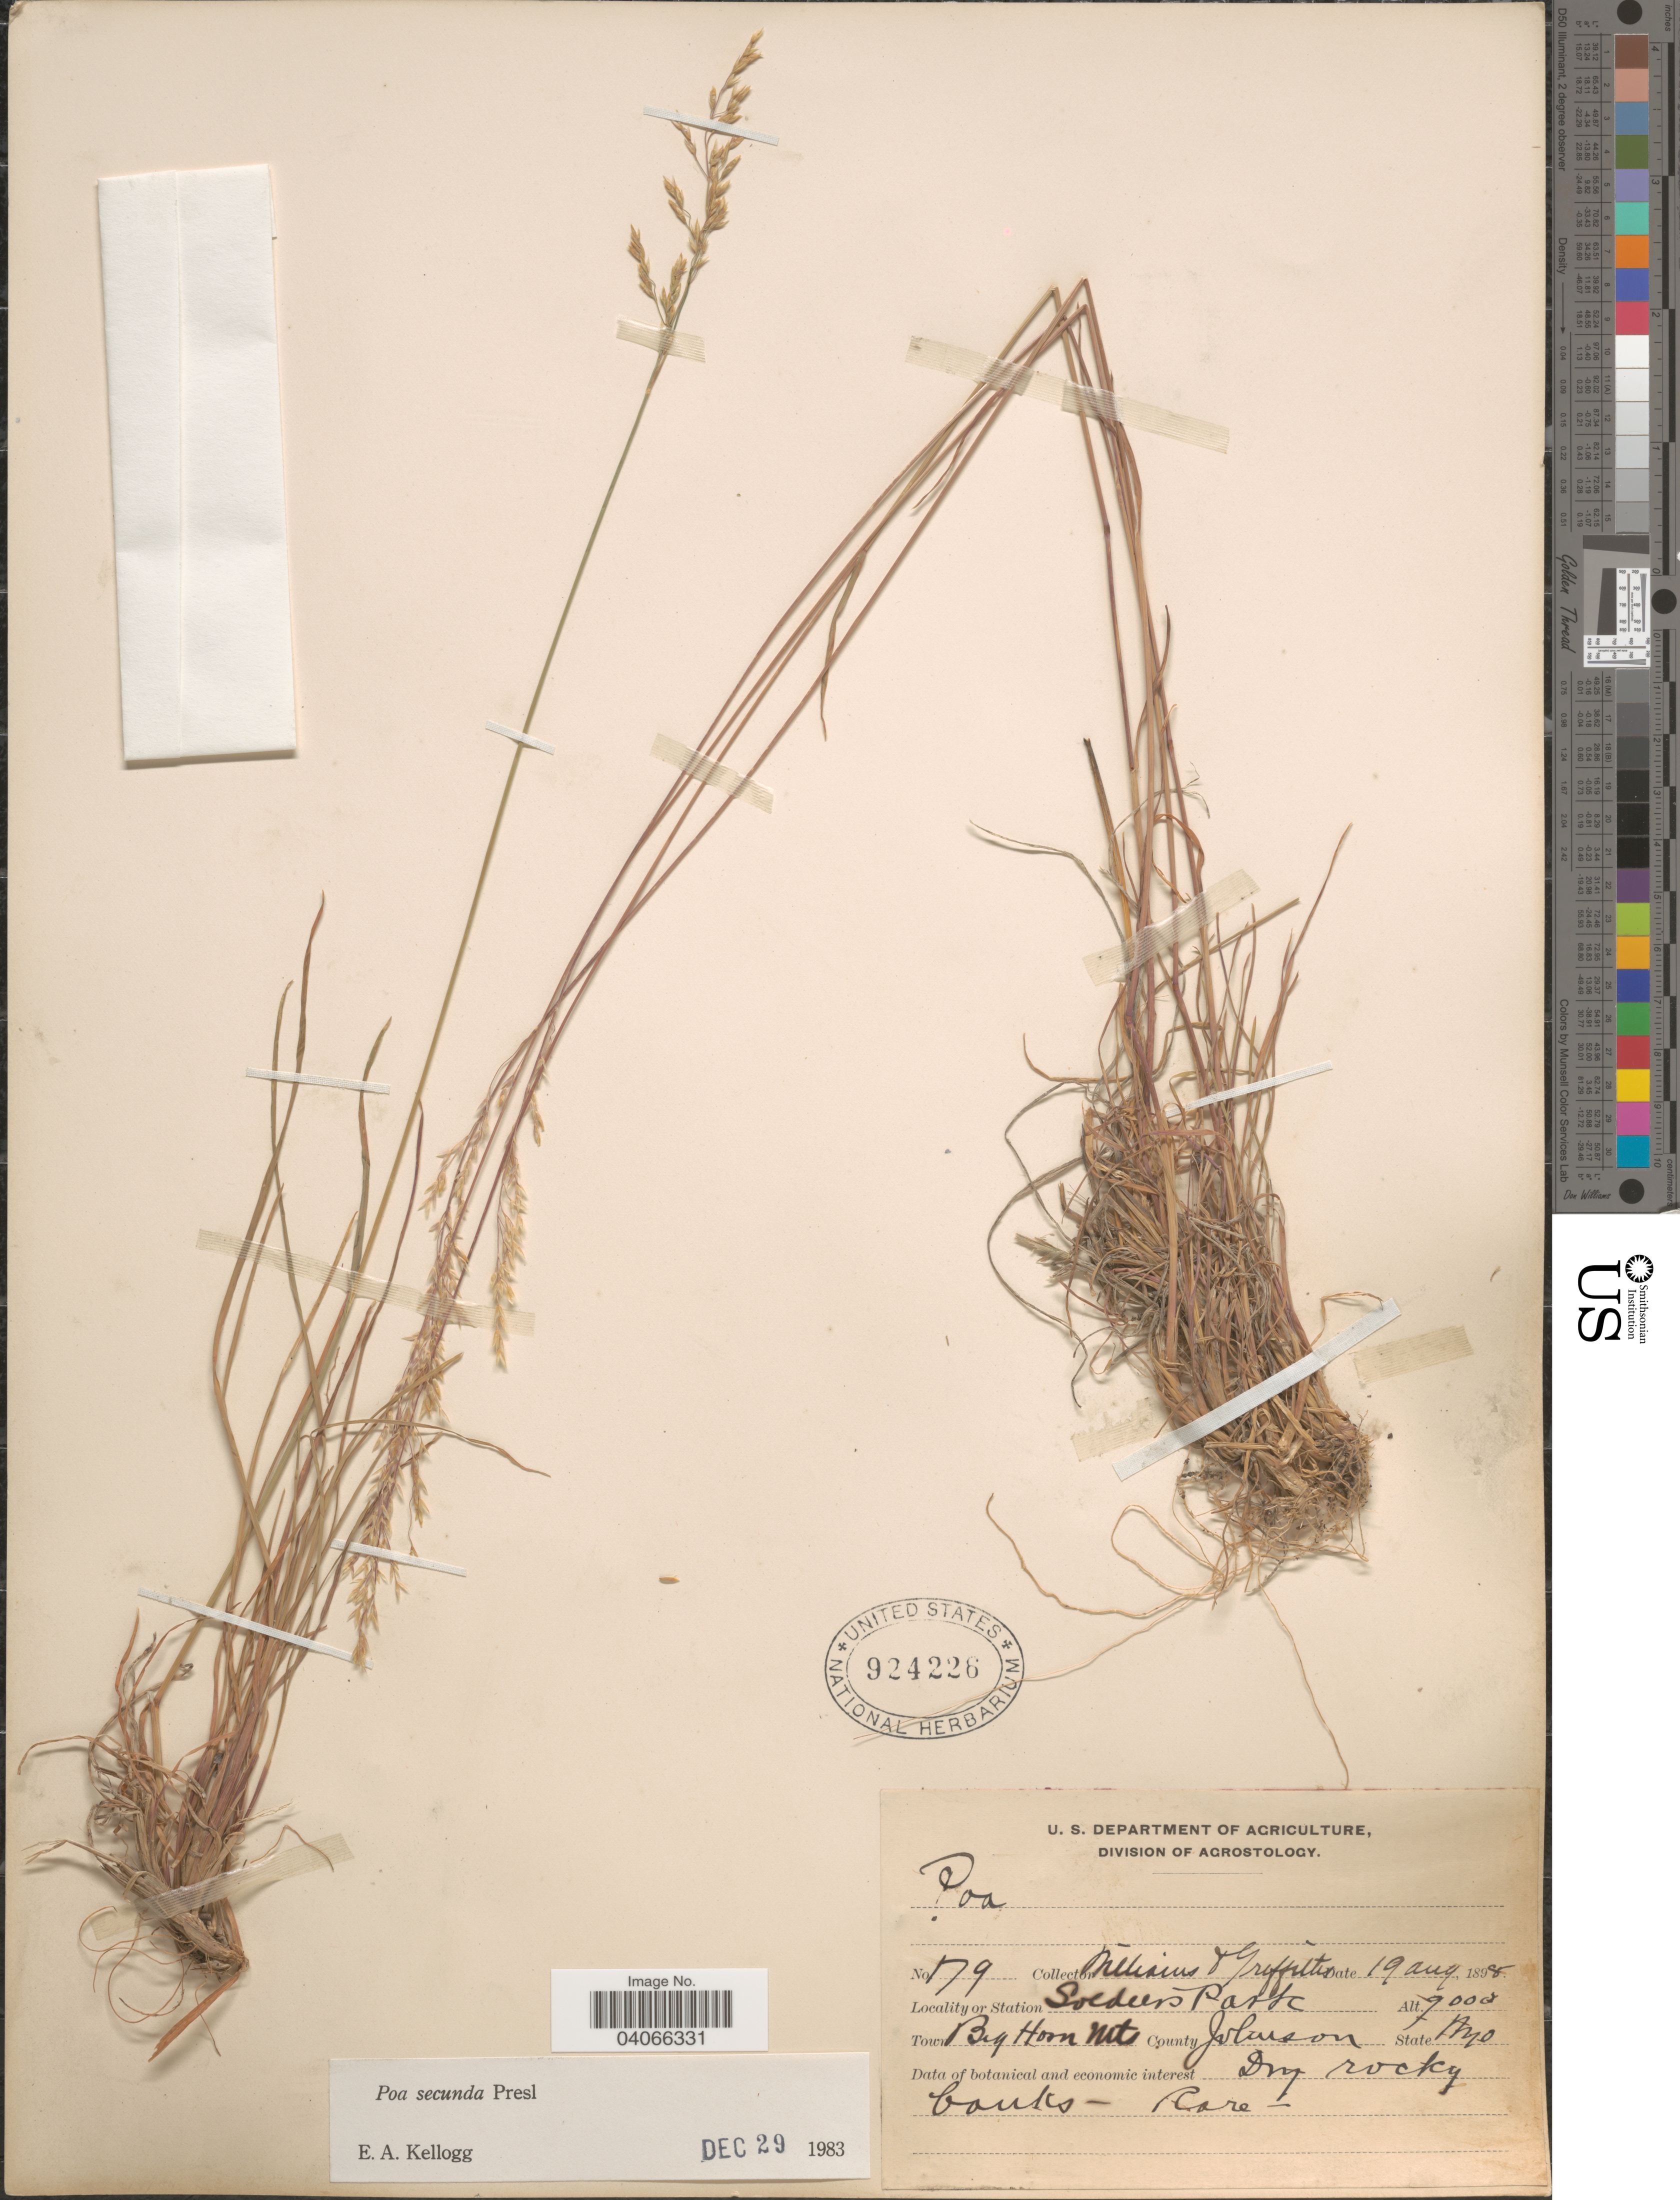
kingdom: Plantae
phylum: Tracheophyta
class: Liliopsida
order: Poales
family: Poaceae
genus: Poa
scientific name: Poa secunda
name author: J. Presl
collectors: -- Williams & -- Griffiths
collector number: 179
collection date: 1898-08-19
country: United States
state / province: Wyoming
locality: Station Soldier's Park. Town Big Horn Mts. County Johnson.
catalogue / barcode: US 924226